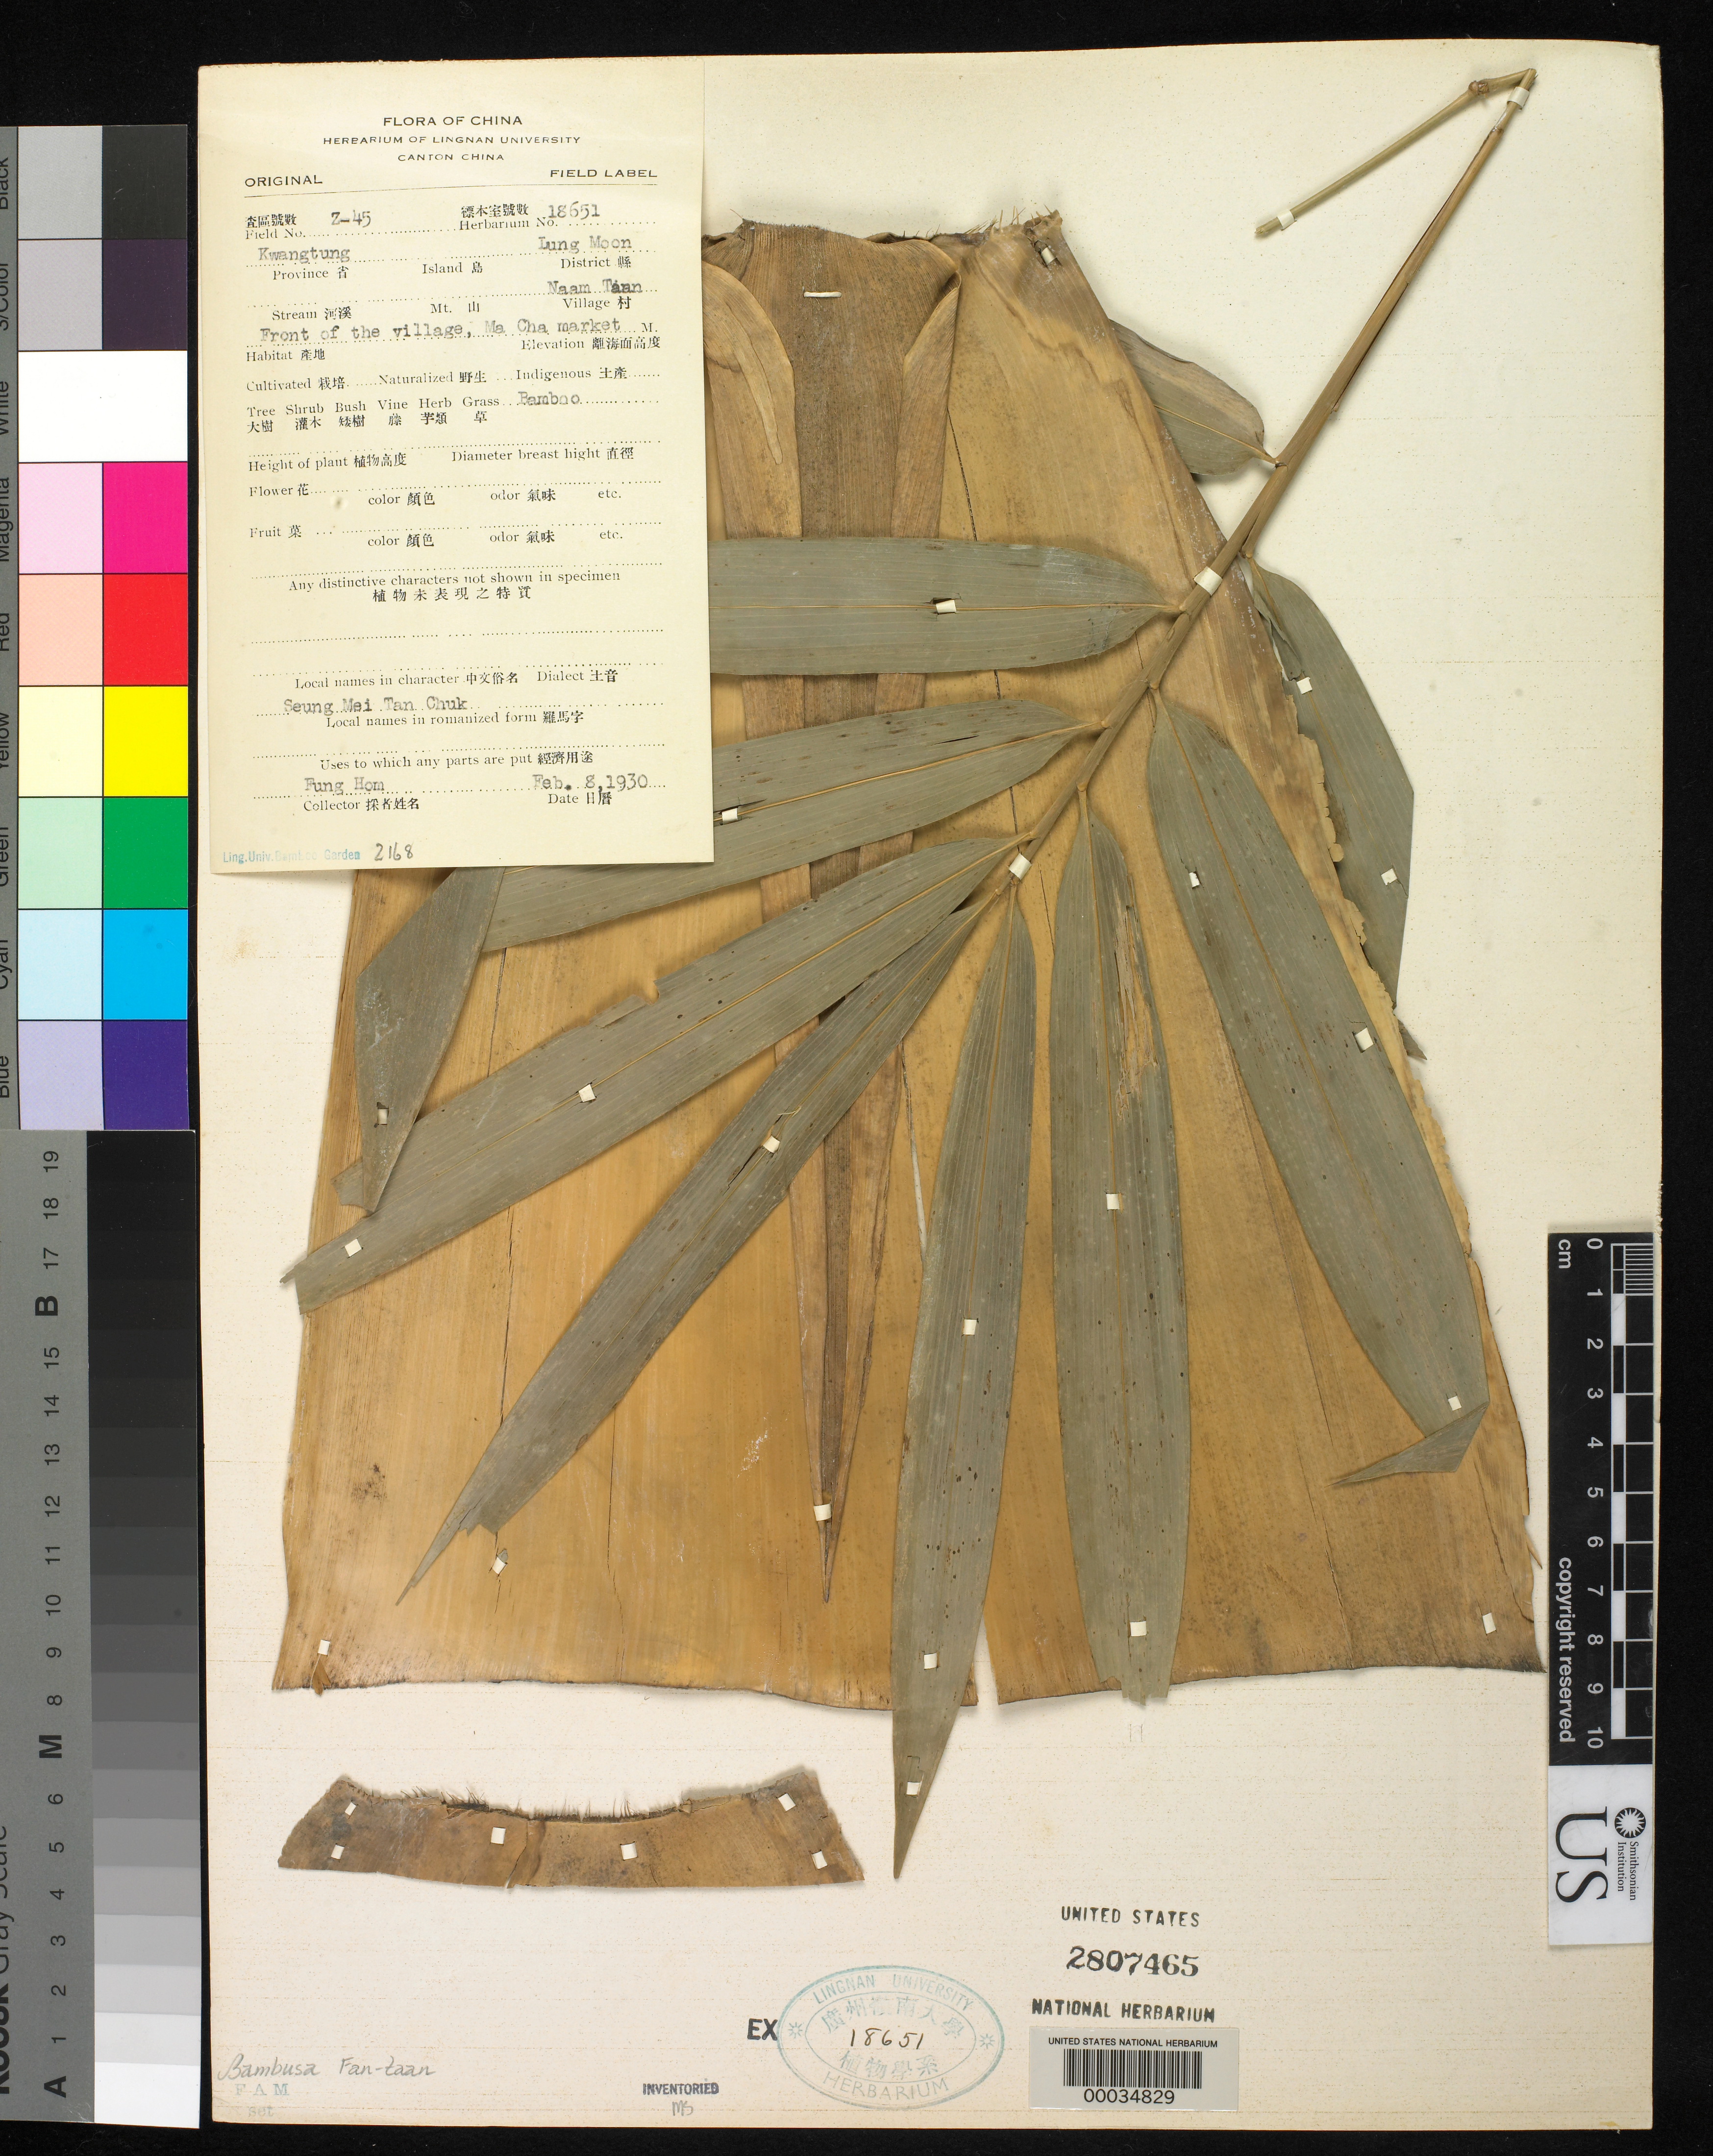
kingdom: Plantae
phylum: Tracheophyta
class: Liliopsida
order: Poales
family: Poaceae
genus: Bambusa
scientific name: Bambusa fan-taan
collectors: H. L. Fung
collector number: Z-45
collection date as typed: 08 Feb 1930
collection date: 1930-02-08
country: China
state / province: Guangdong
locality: Lung Moon, Naam Taan, front of the villange, Ma Cha market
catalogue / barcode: US 2807465